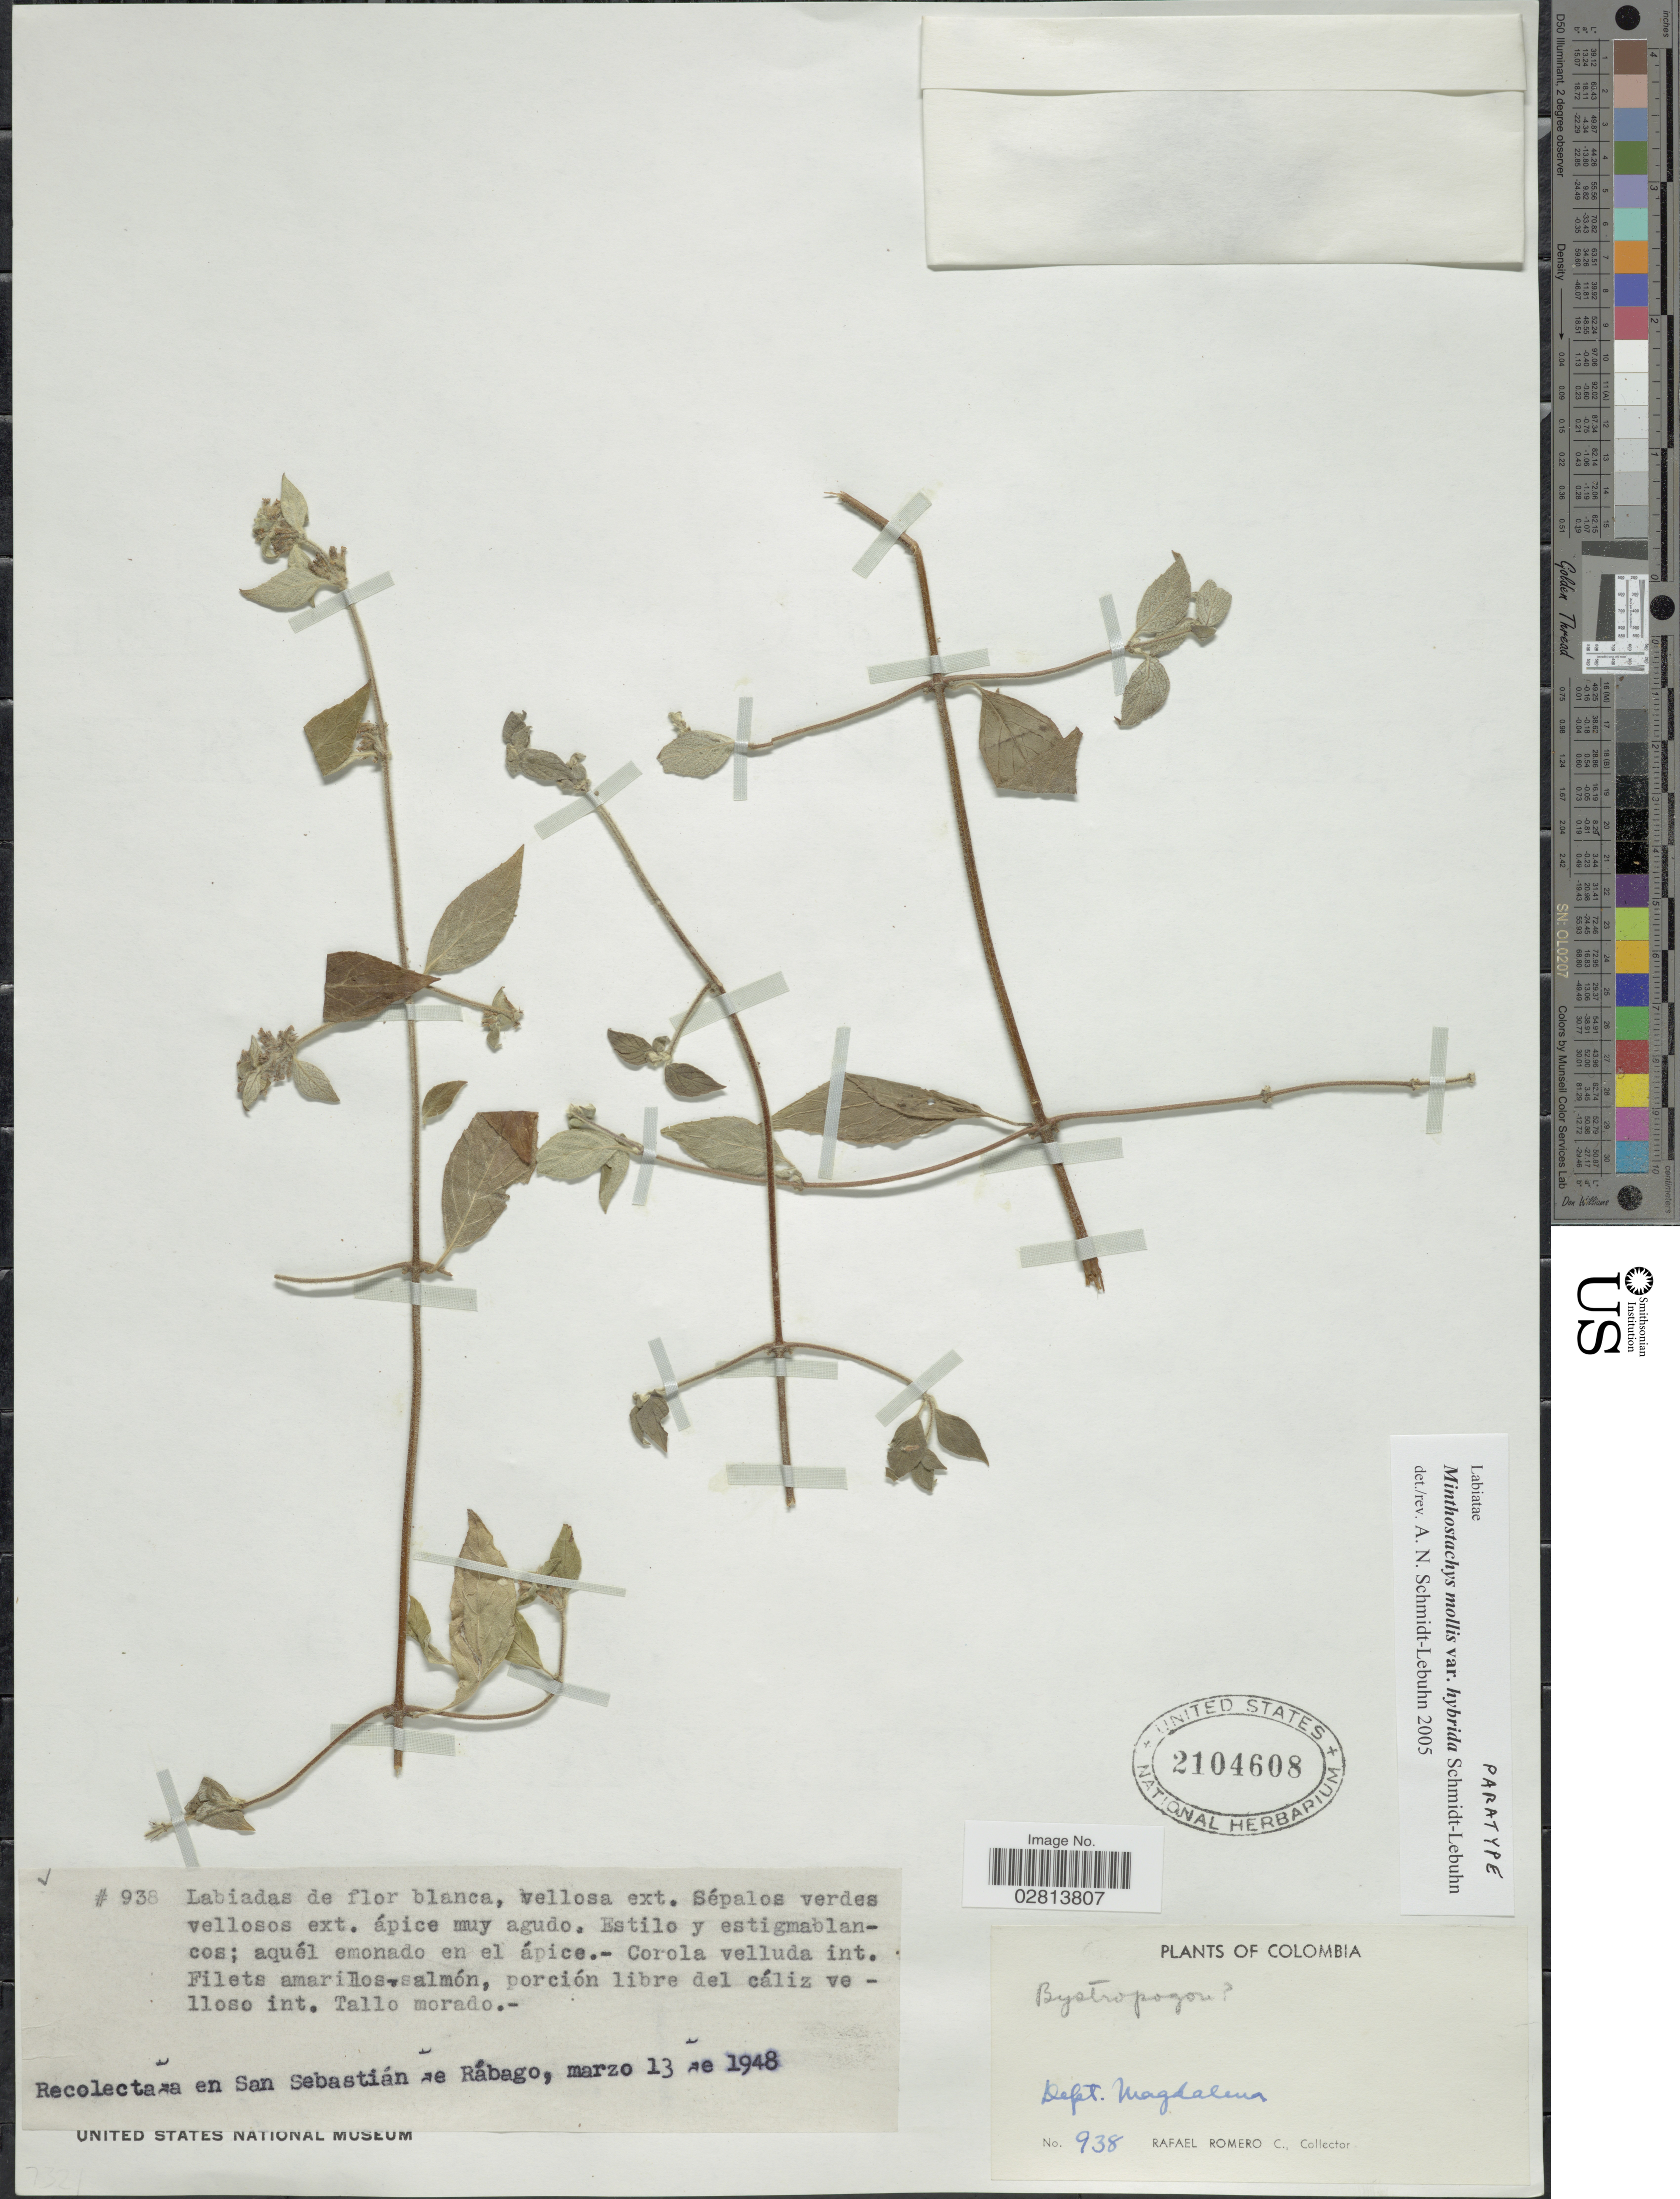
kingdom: Plantae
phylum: Tracheophyta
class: Magnoliopsida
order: Lamiales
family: Lamiaceae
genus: Minthostachys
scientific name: Minthostachys mollis var. hybrida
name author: Schmidt-Leb.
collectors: R. Romero Castañeda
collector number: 938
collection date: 1948-03-13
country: Colombia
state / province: Magdalena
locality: San Sebastián e Rábago. Dept. Magdalena.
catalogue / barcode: US 2104608